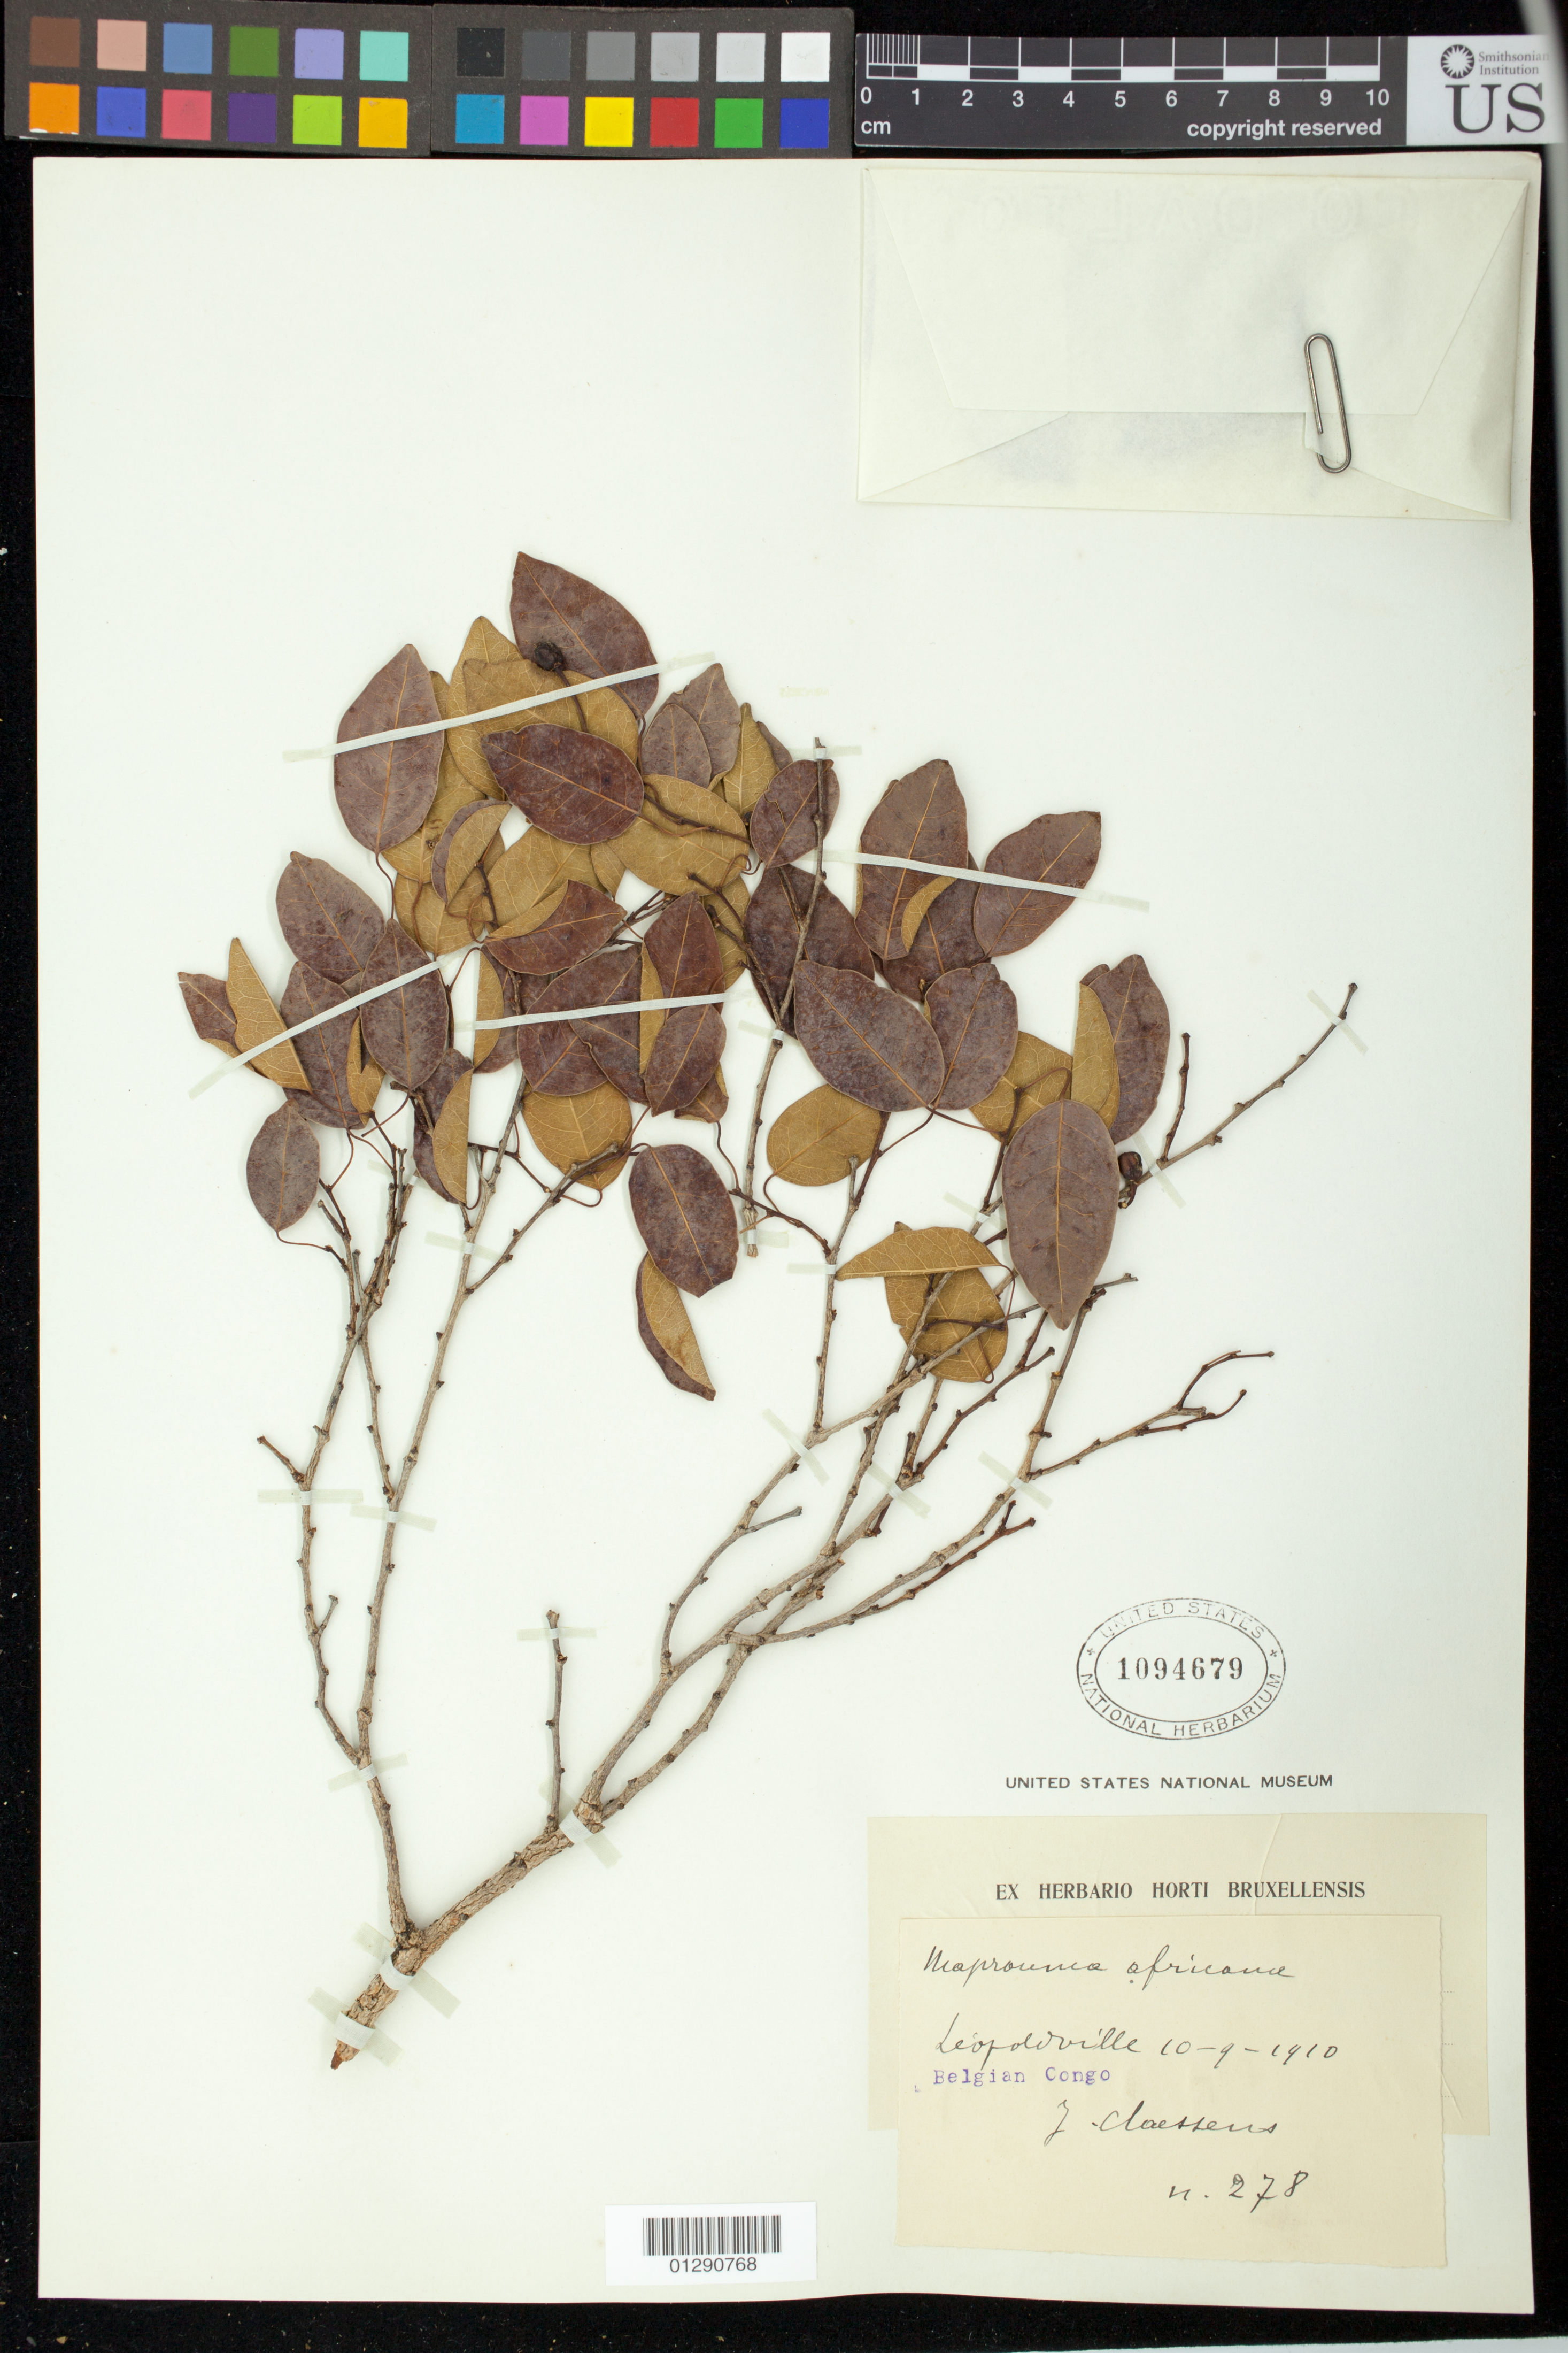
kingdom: Plantae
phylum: Tracheophyta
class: Magnoliopsida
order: Malpighiales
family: Euphorbiaceae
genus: Maprounea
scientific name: Maprounea africana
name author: Müll. Arg.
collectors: J. Claessens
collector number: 278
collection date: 1910-09-10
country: Congo, Democratic Republic of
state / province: Kinshasa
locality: Leopoldville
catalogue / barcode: US 1094679